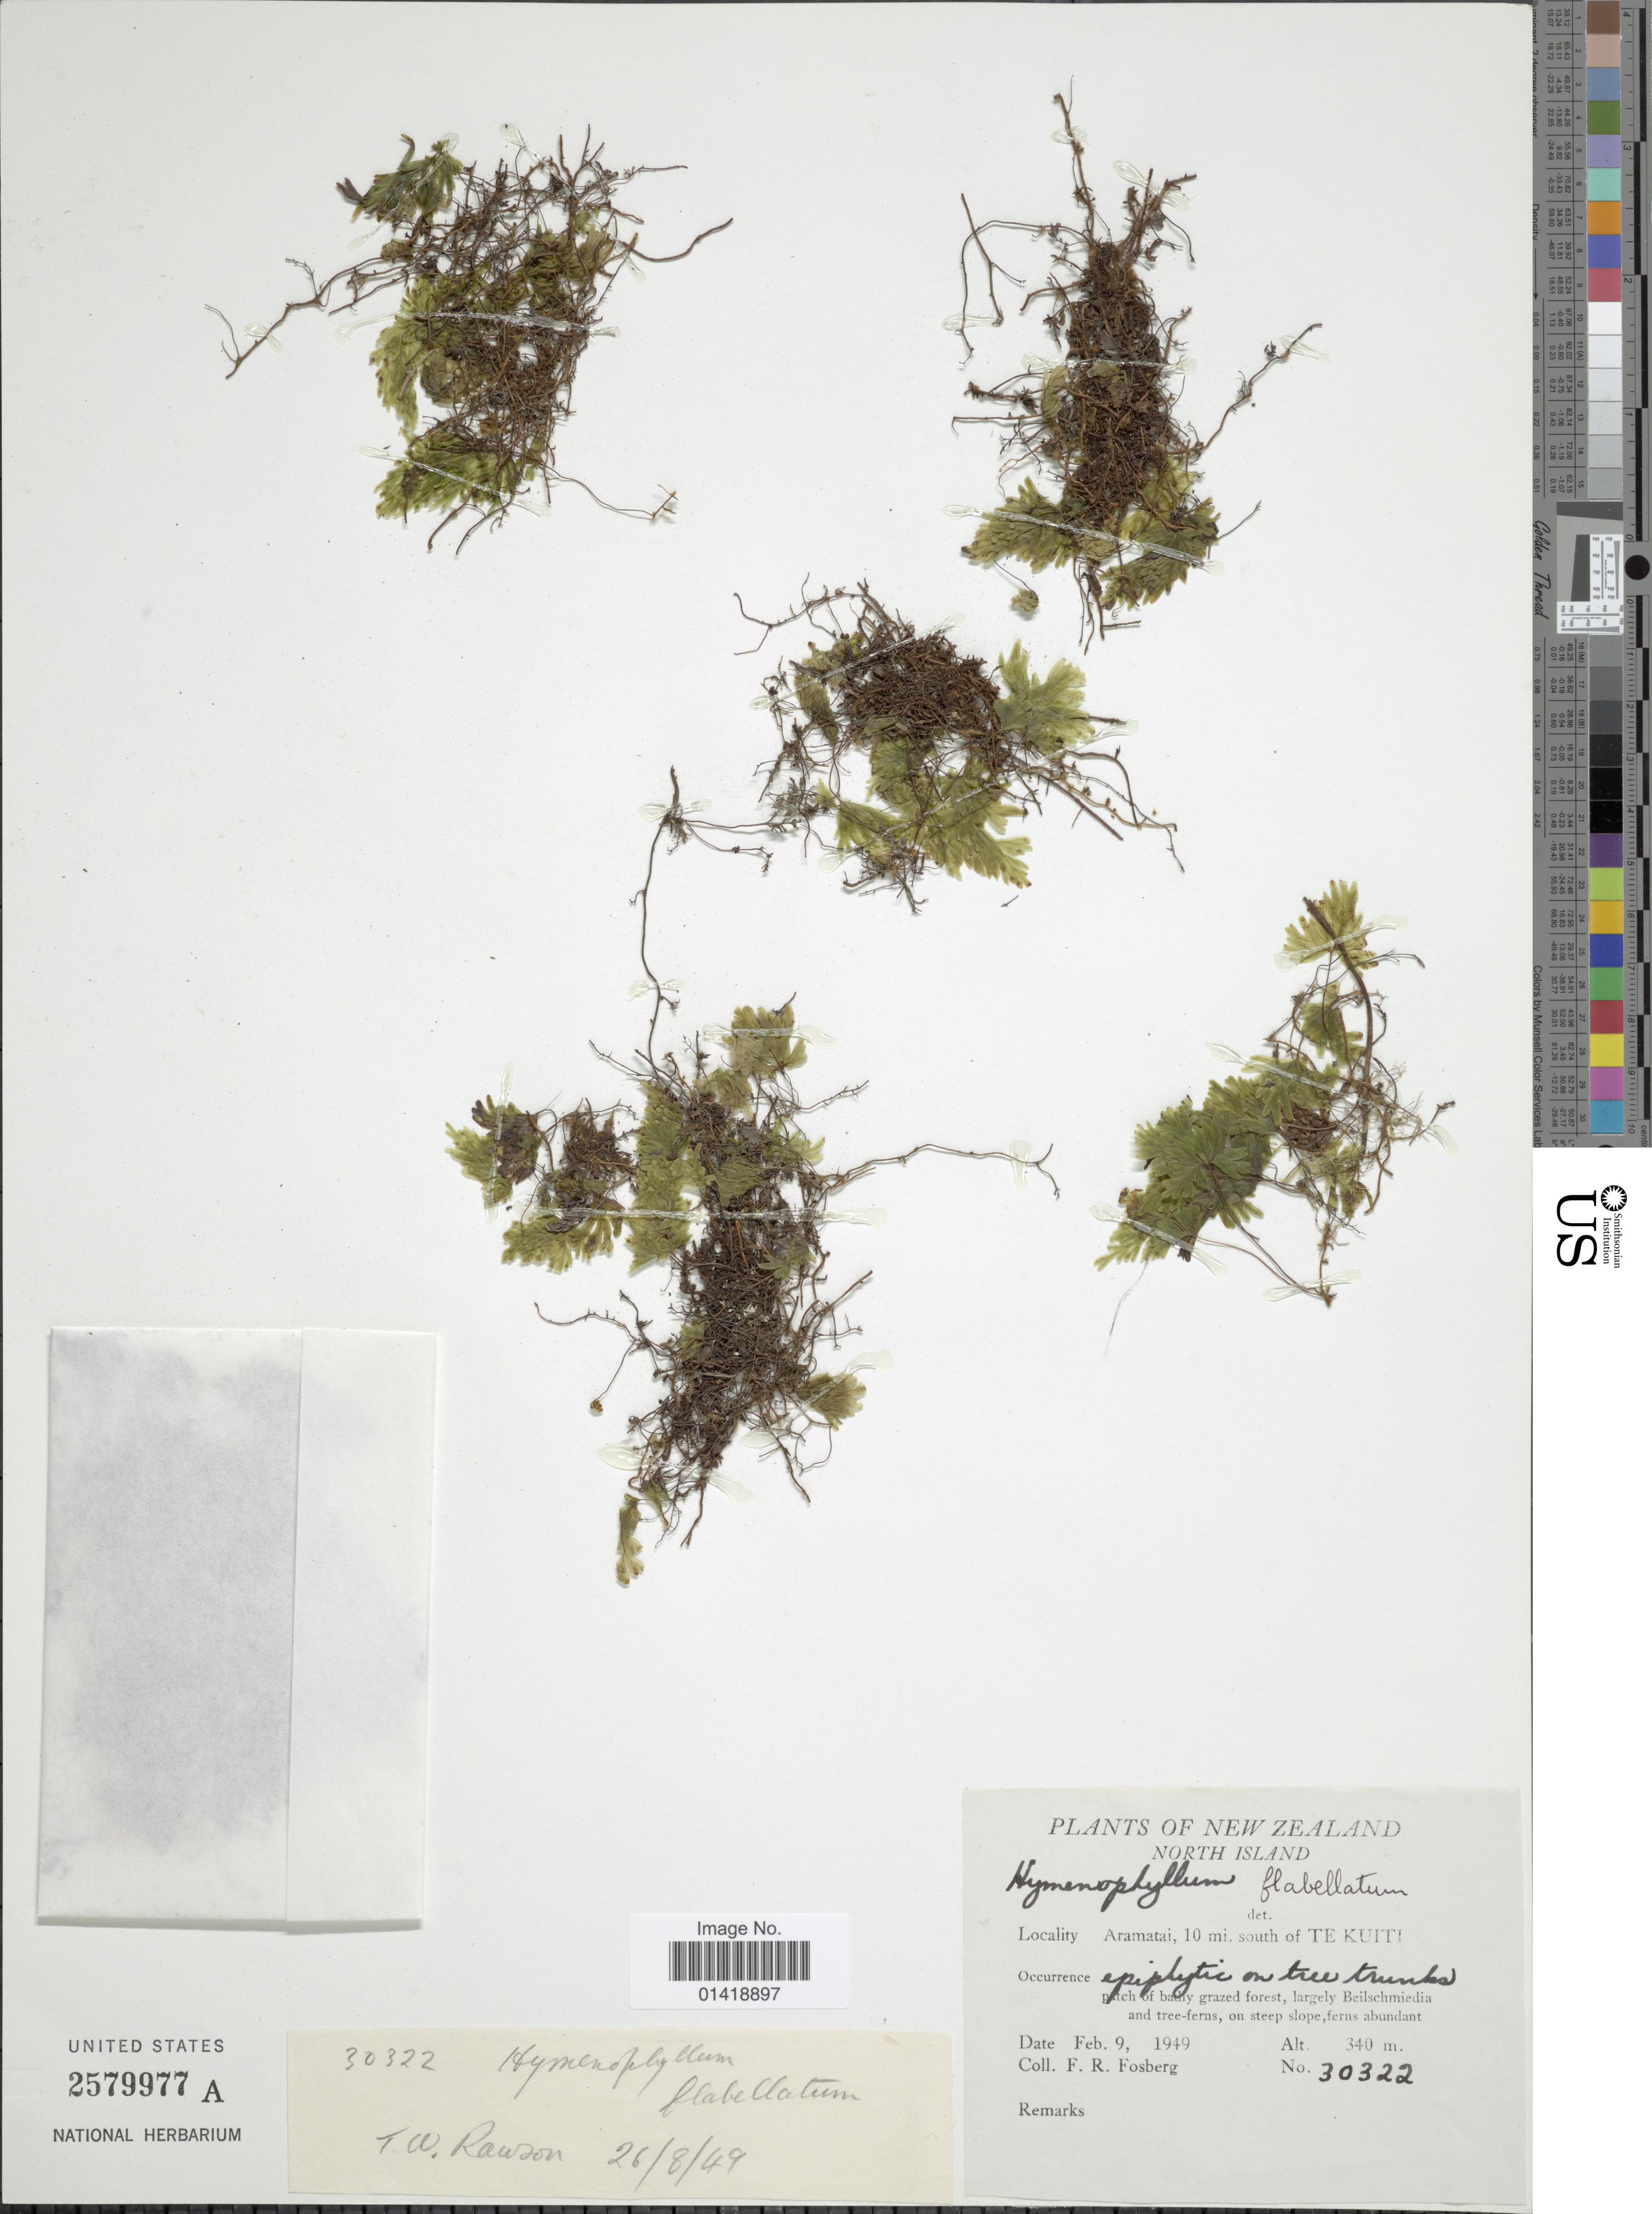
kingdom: Plantae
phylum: Tracheophyta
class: Polypodiopsida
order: Hymenophyllales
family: Hymenophyllaceae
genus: Hymenophyllum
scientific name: Hymenophyllum flabellatum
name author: Labill.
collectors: F. R. Fosberg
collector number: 30322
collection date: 1949-02-09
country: New Zealand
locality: North Island. Aramatai, 10 mi. south of Te Kuiti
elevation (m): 340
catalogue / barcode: US 2579977A